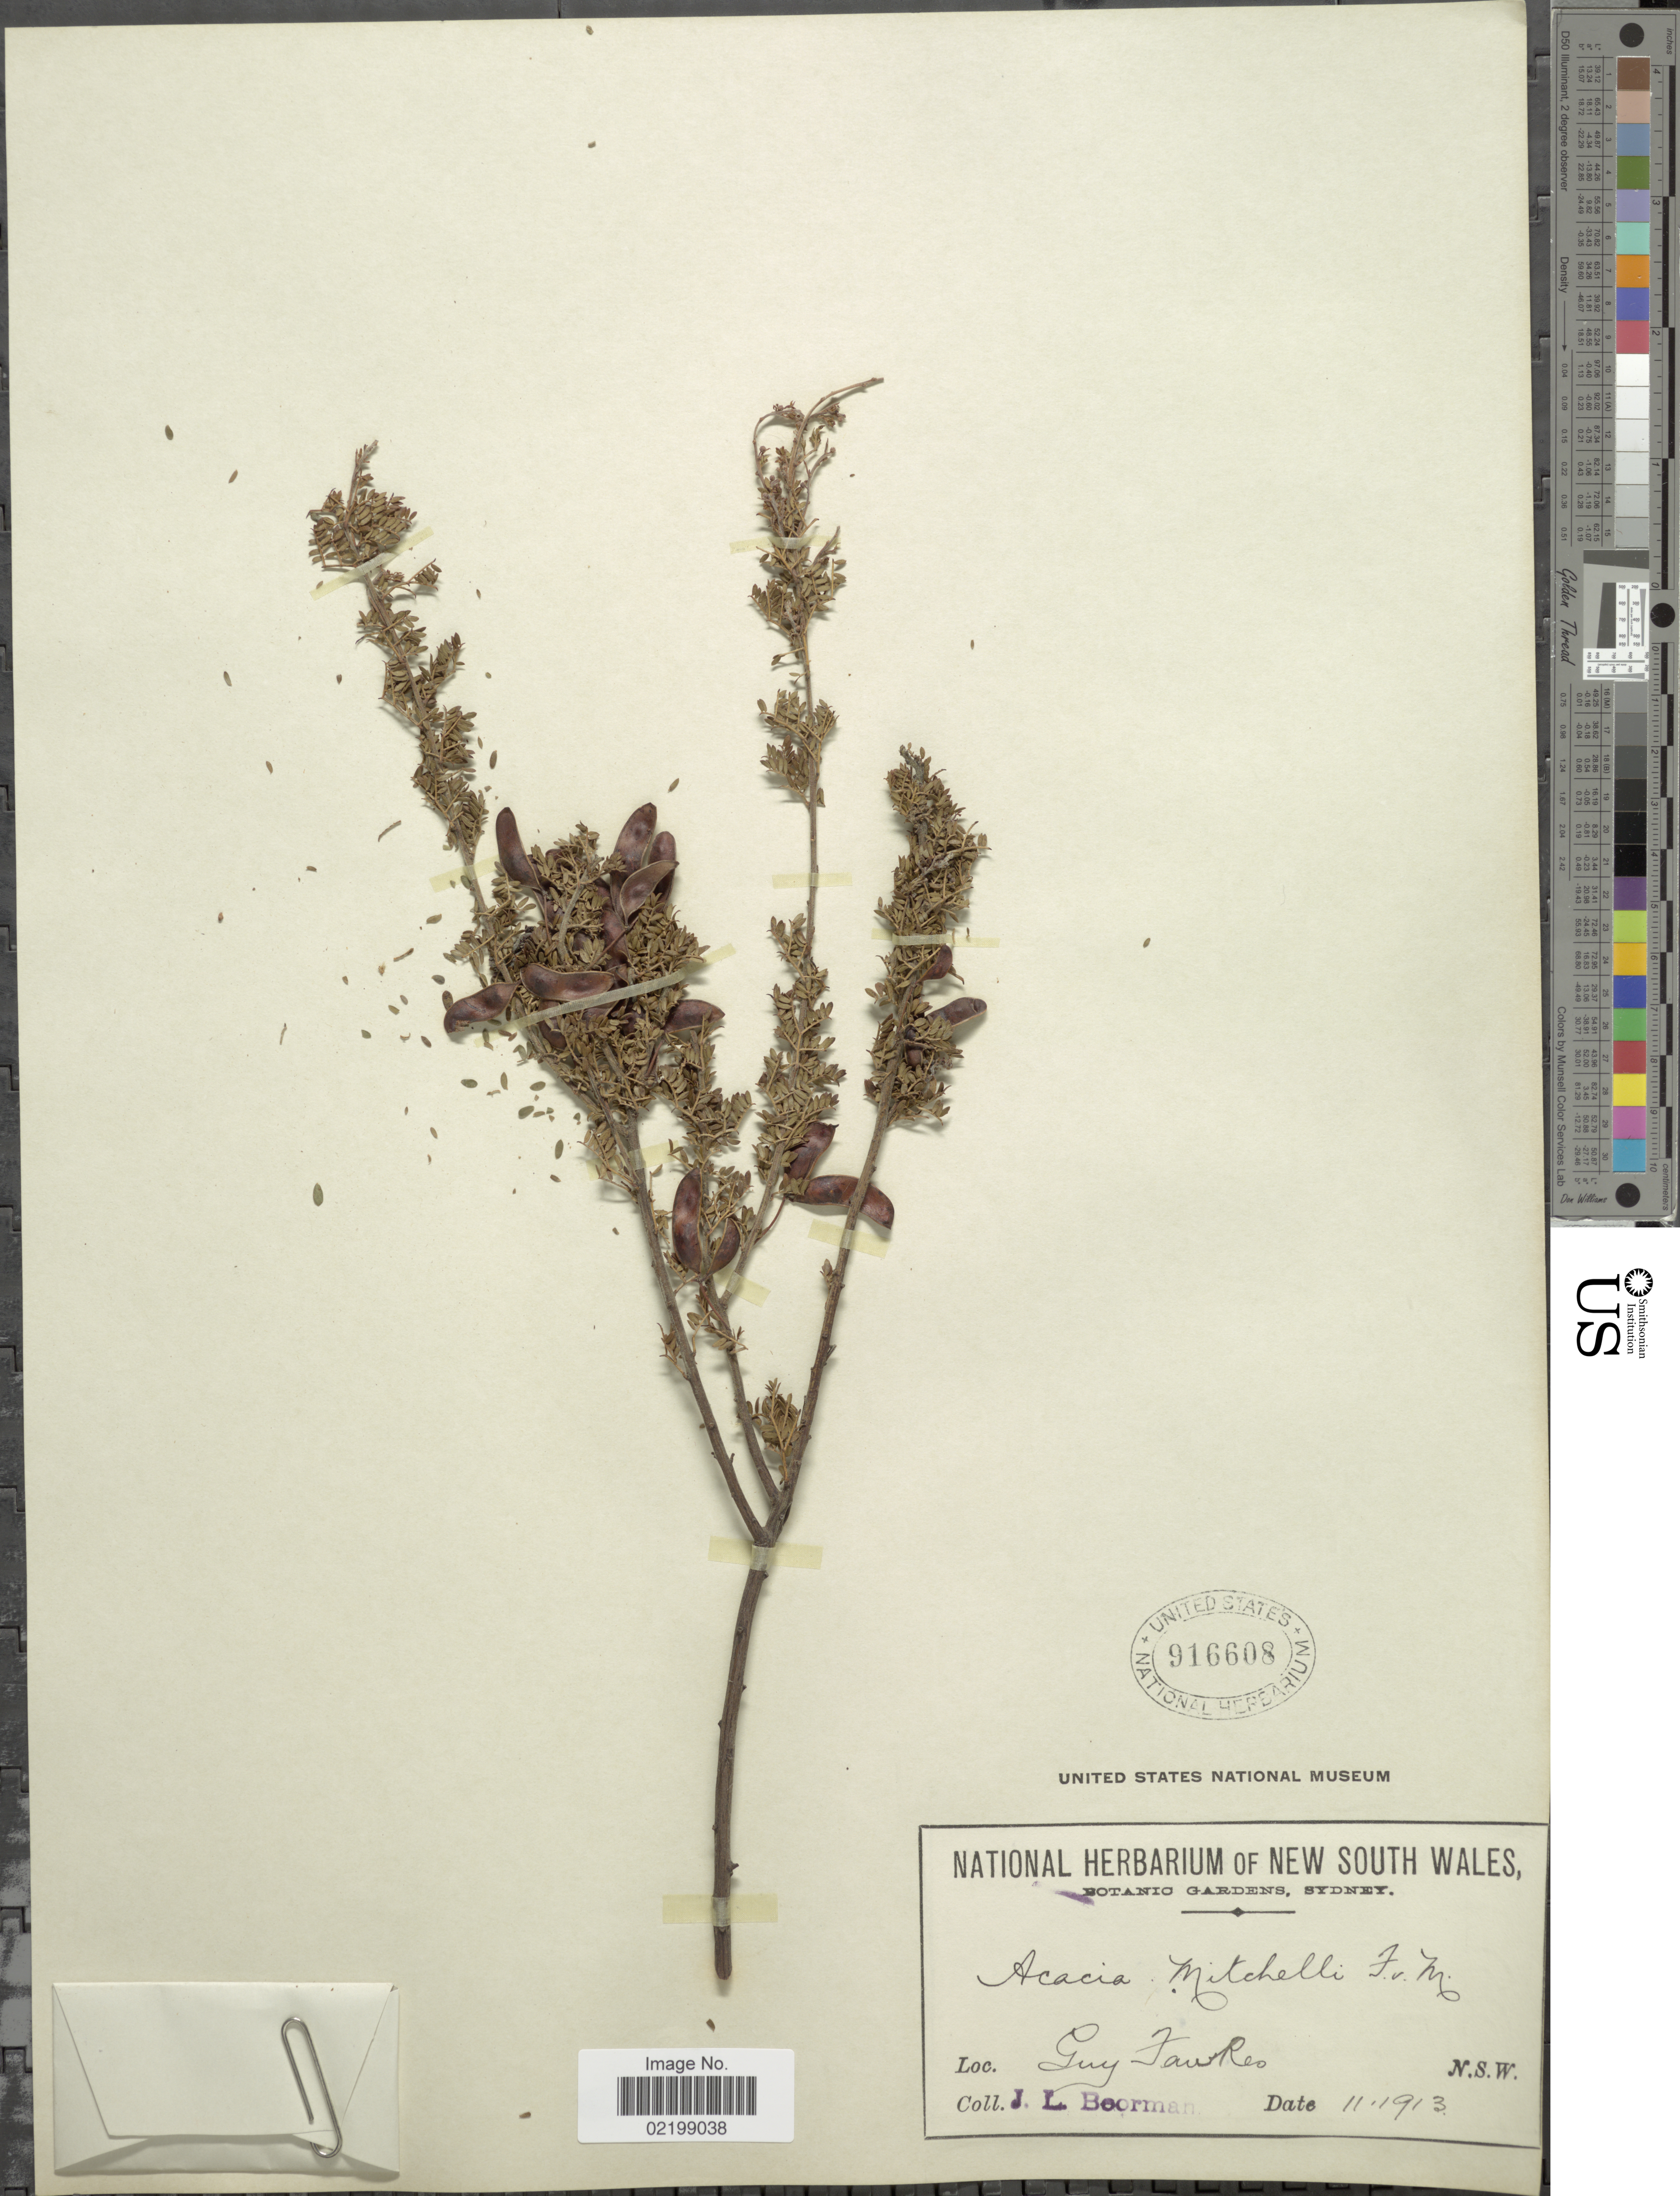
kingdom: Plantae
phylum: Tracheophyta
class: Magnoliopsida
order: Fabales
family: Fabaceae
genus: Acacia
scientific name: Acacia mitchelli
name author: Benth.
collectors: J. Boorman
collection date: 1913-11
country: Australia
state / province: New South Wales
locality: Guy Fawkes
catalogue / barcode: US 916608